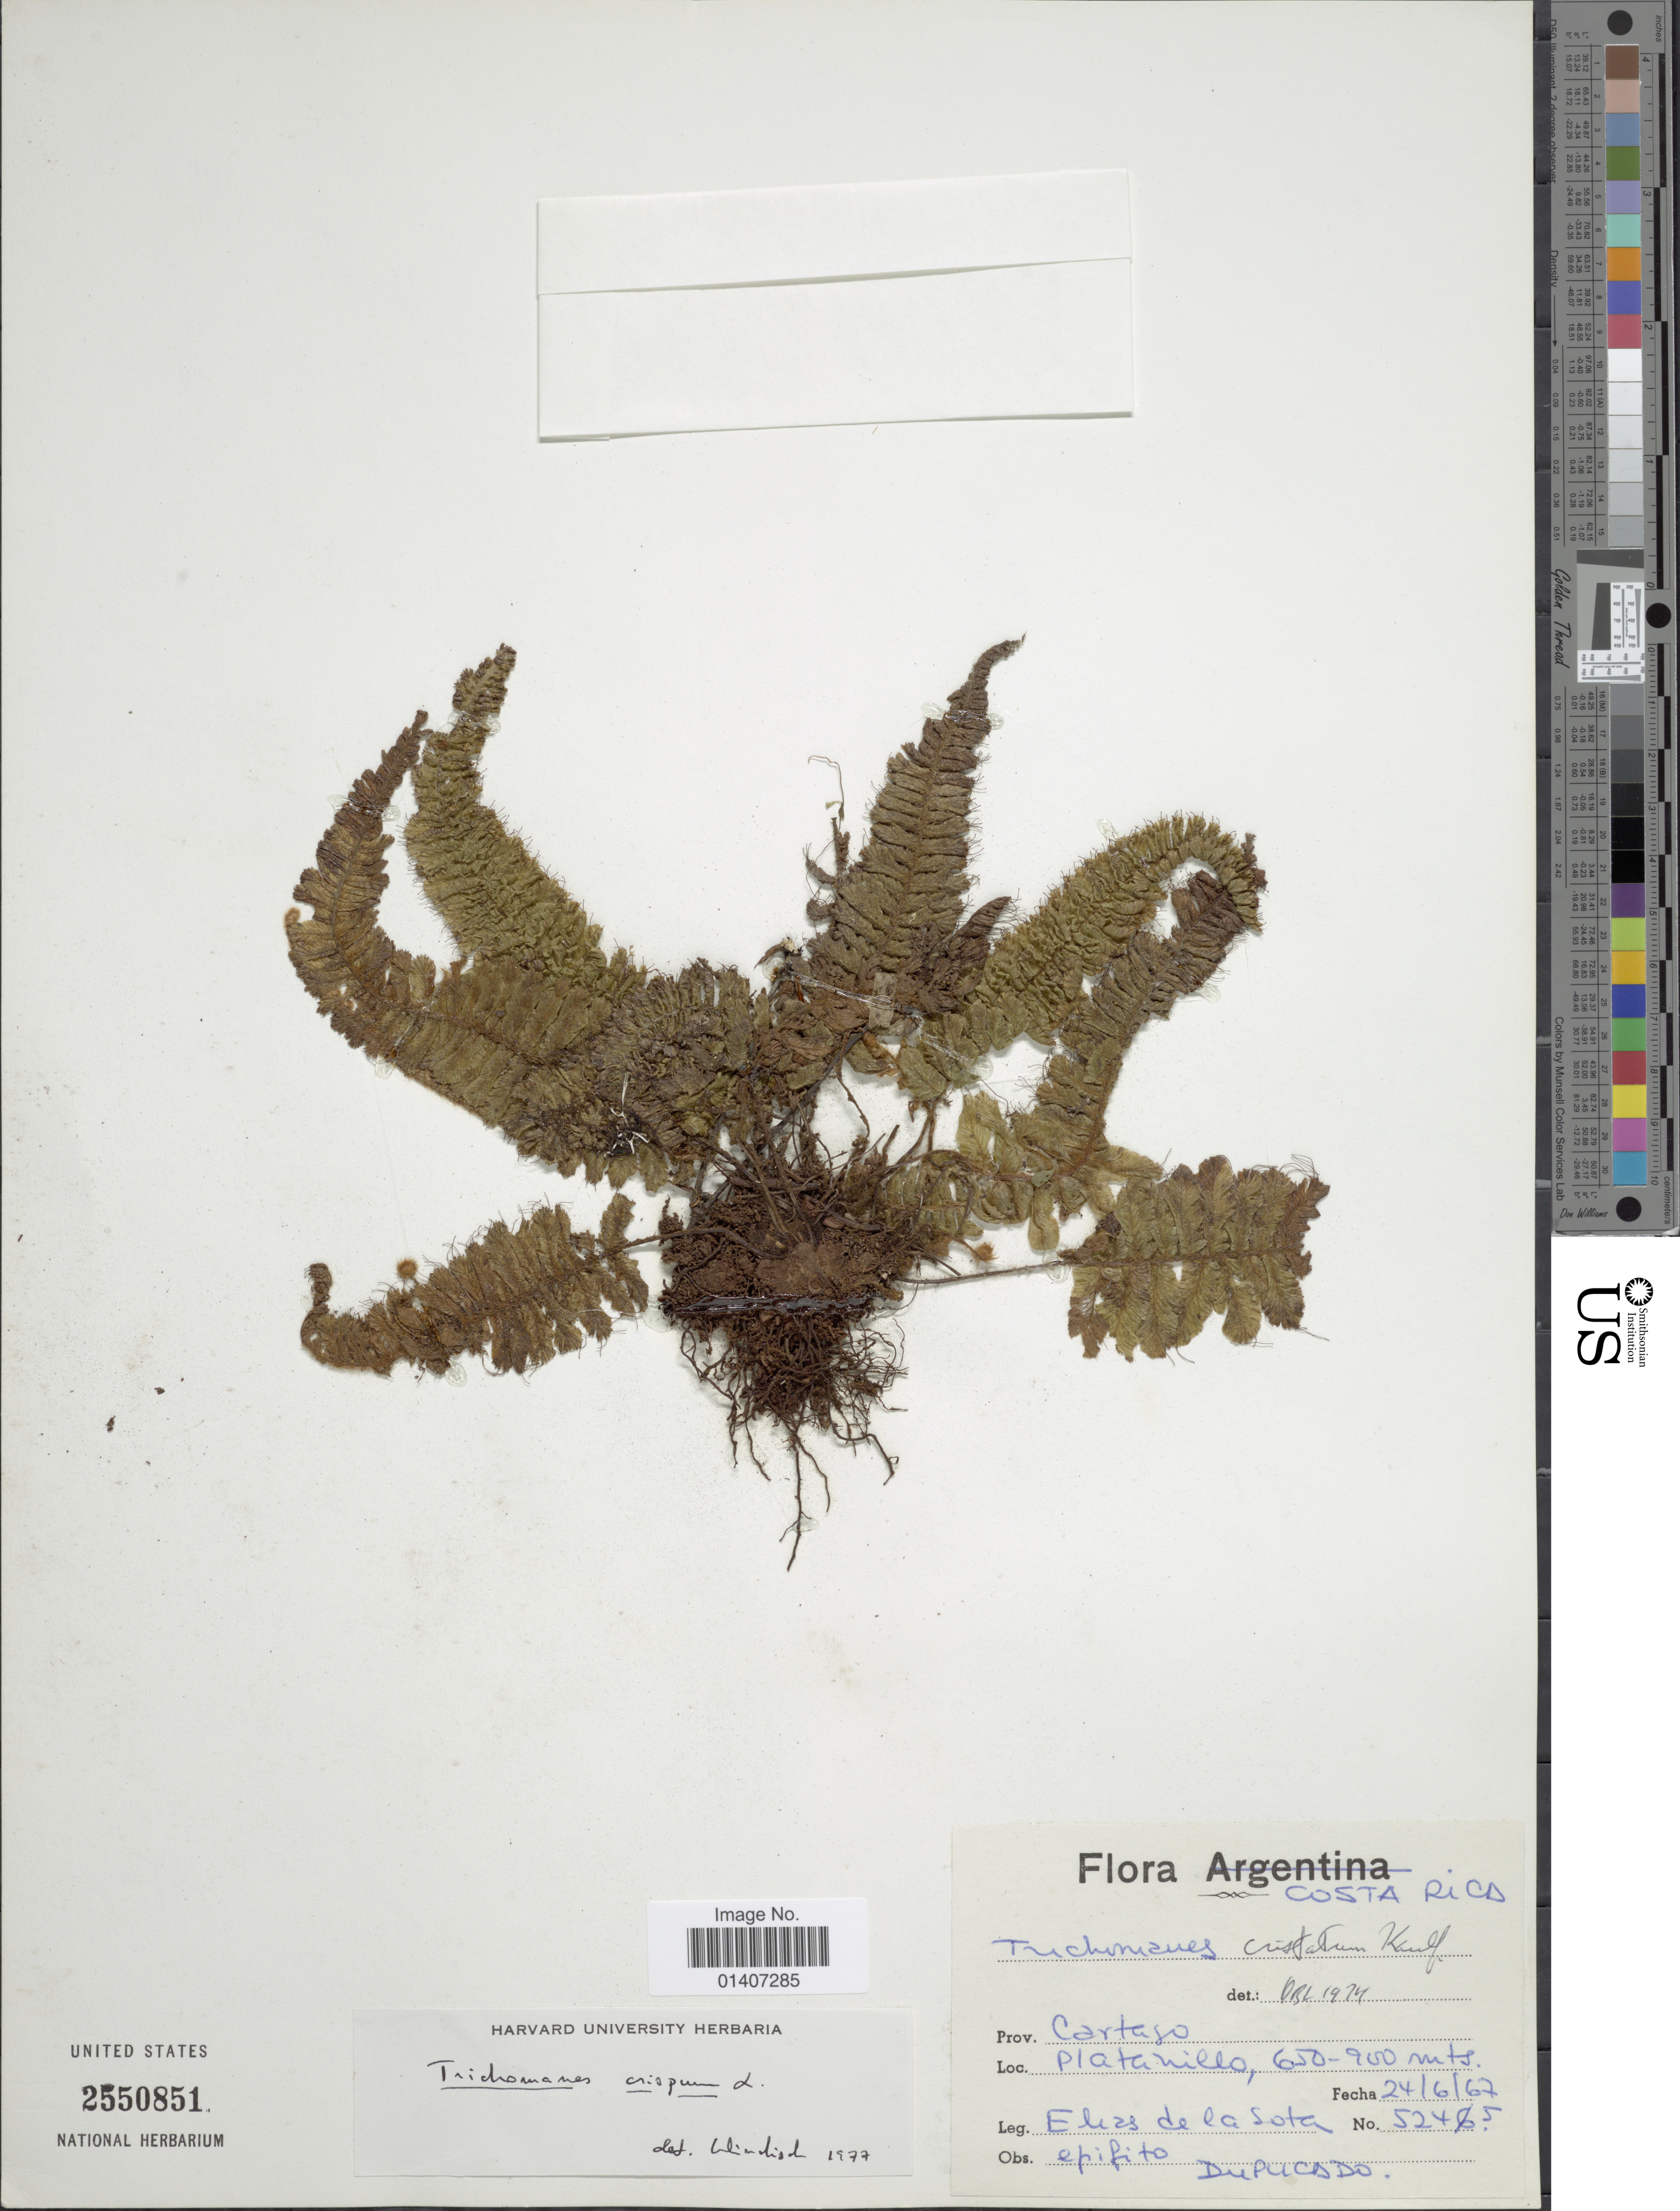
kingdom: Plantae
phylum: Tracheophyta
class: Polypodiopsida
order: Hymenophyllales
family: Hymenophyllaceae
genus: Trichomanes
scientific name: Trichomanes crispum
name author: L.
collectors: E. R. de la Sota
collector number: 5245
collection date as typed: Transcribed d/m/y: 24/6/67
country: Costa Rica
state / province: Cartago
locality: Platanillo, Cartago province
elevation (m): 650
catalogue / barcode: US 2550851